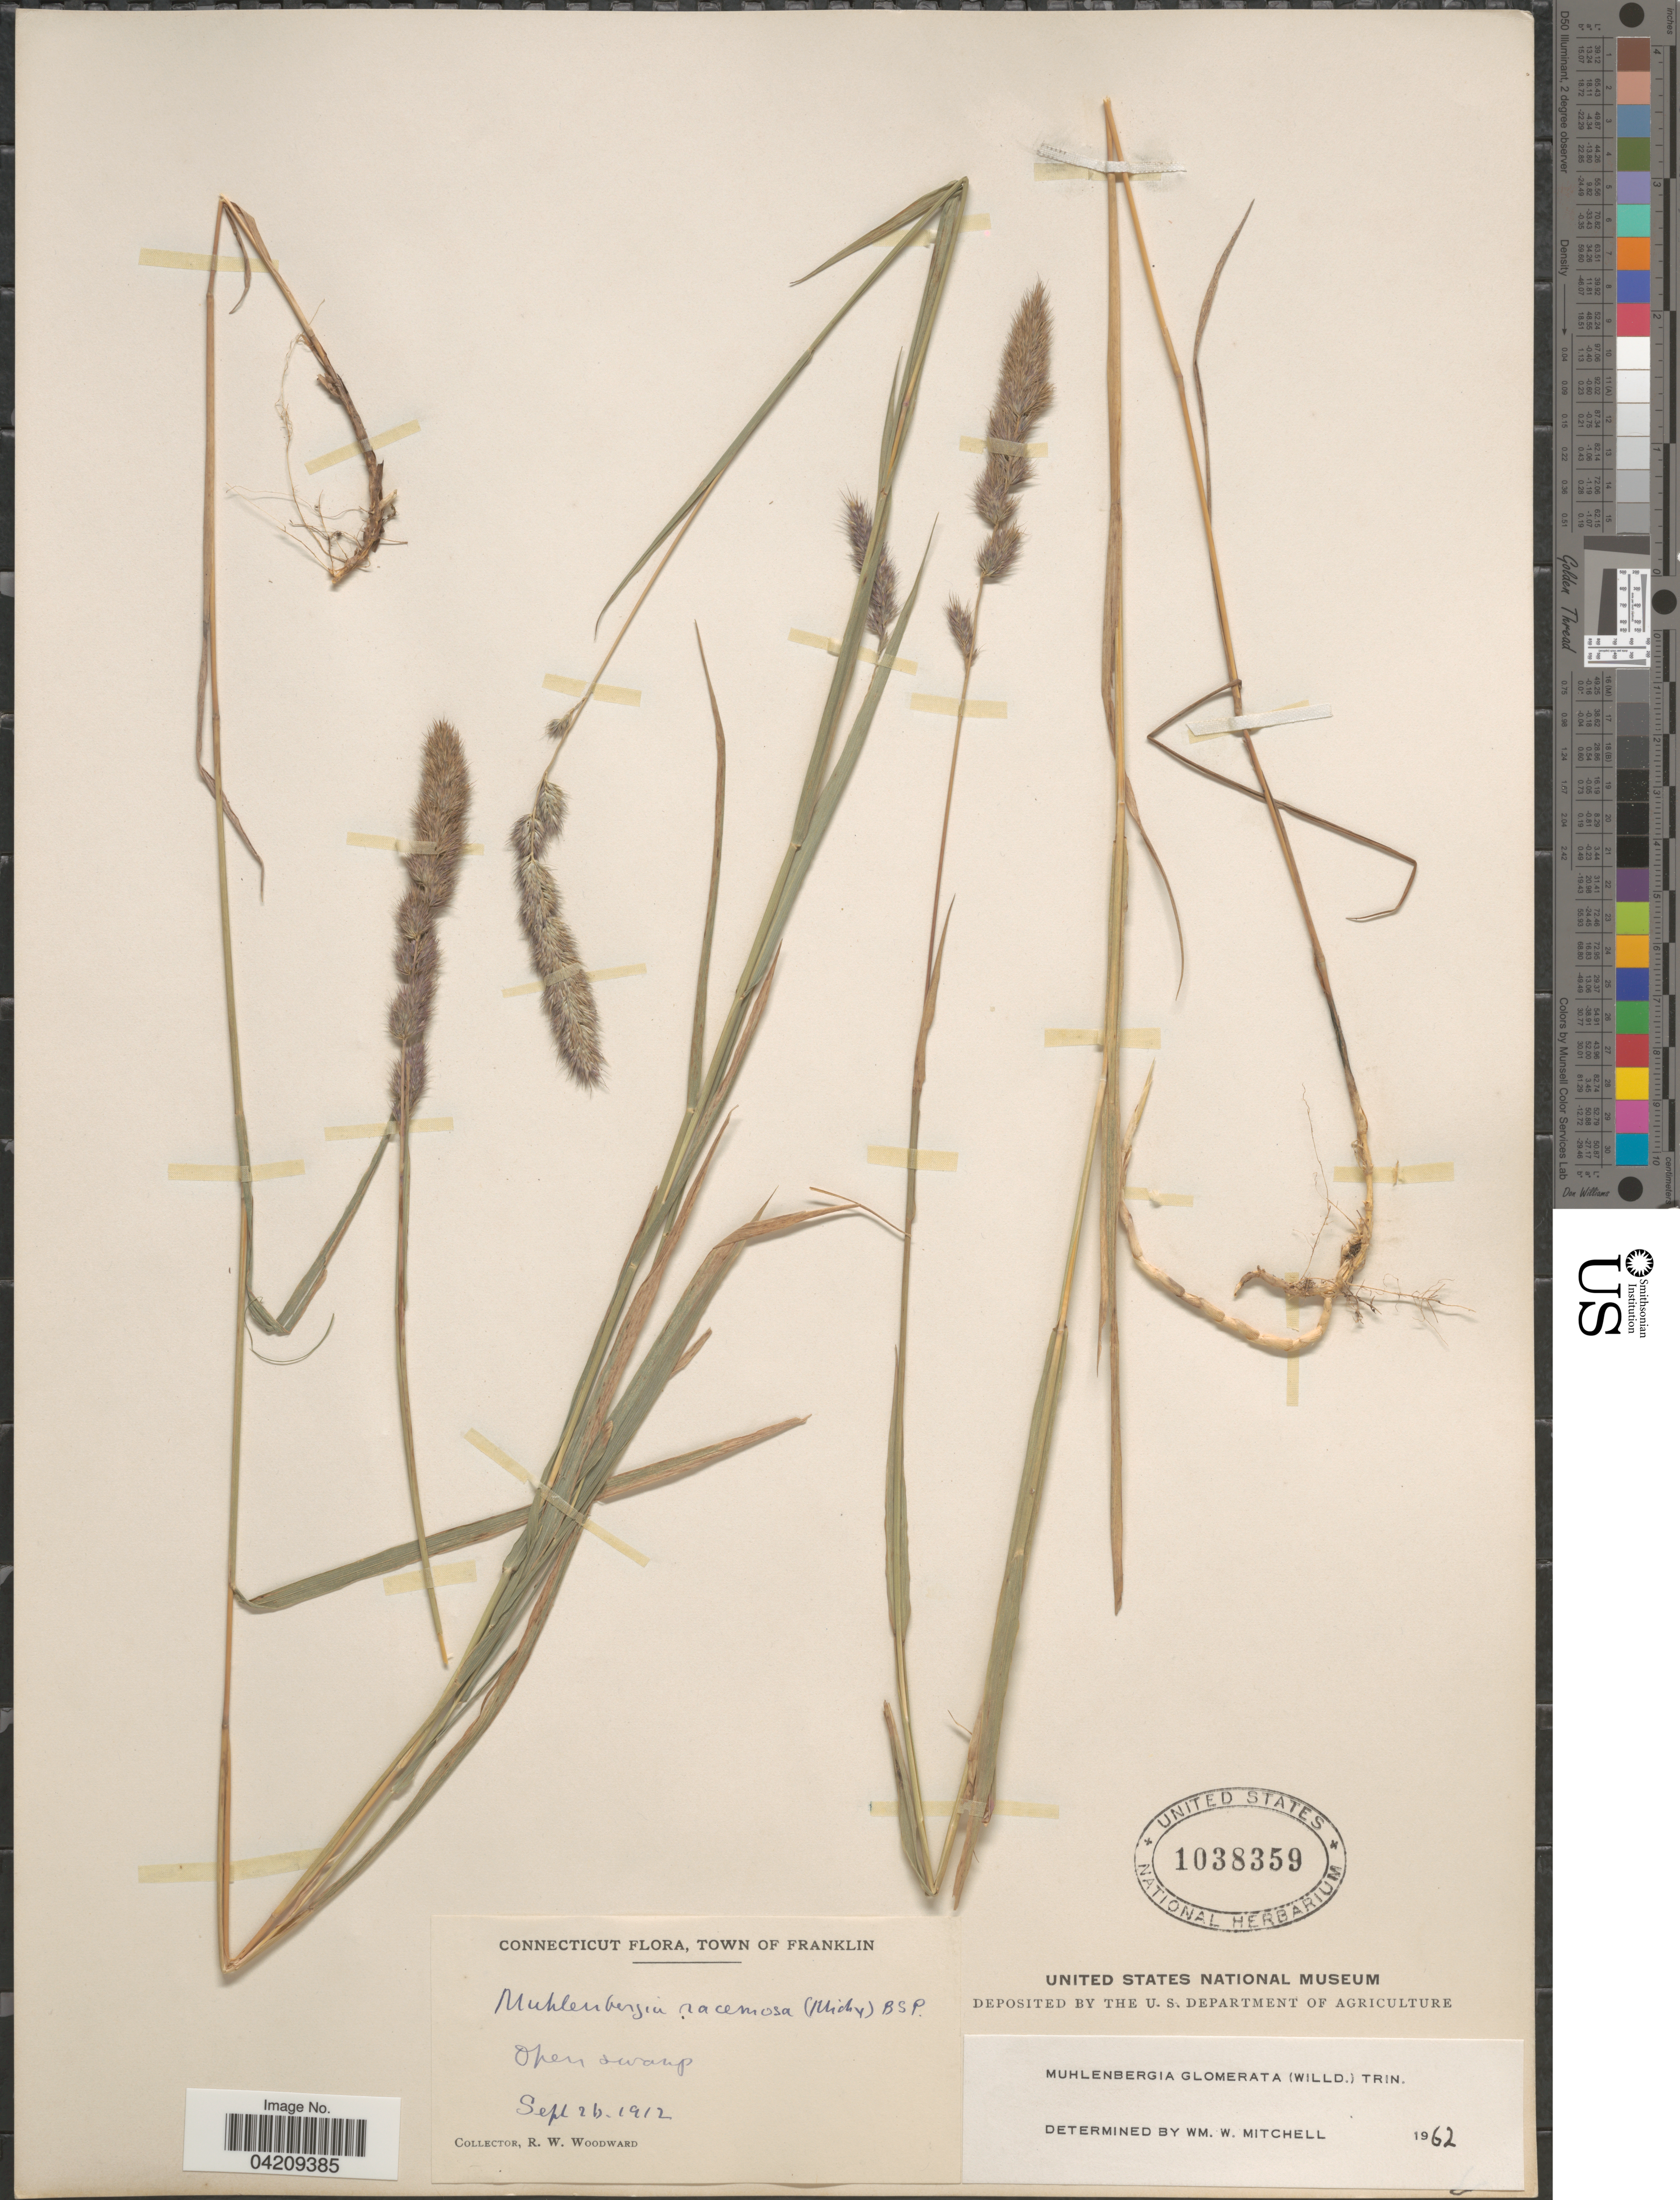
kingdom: Plantae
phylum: Tracheophyta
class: Liliopsida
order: Poales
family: Poaceae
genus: Muhlenbergia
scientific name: Muhlenbergia glomerata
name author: (Willd.) Trin.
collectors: R. Woodward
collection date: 1912-09-26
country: United States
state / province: Connecticut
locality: Town of Franklin.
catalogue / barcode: US 1038359